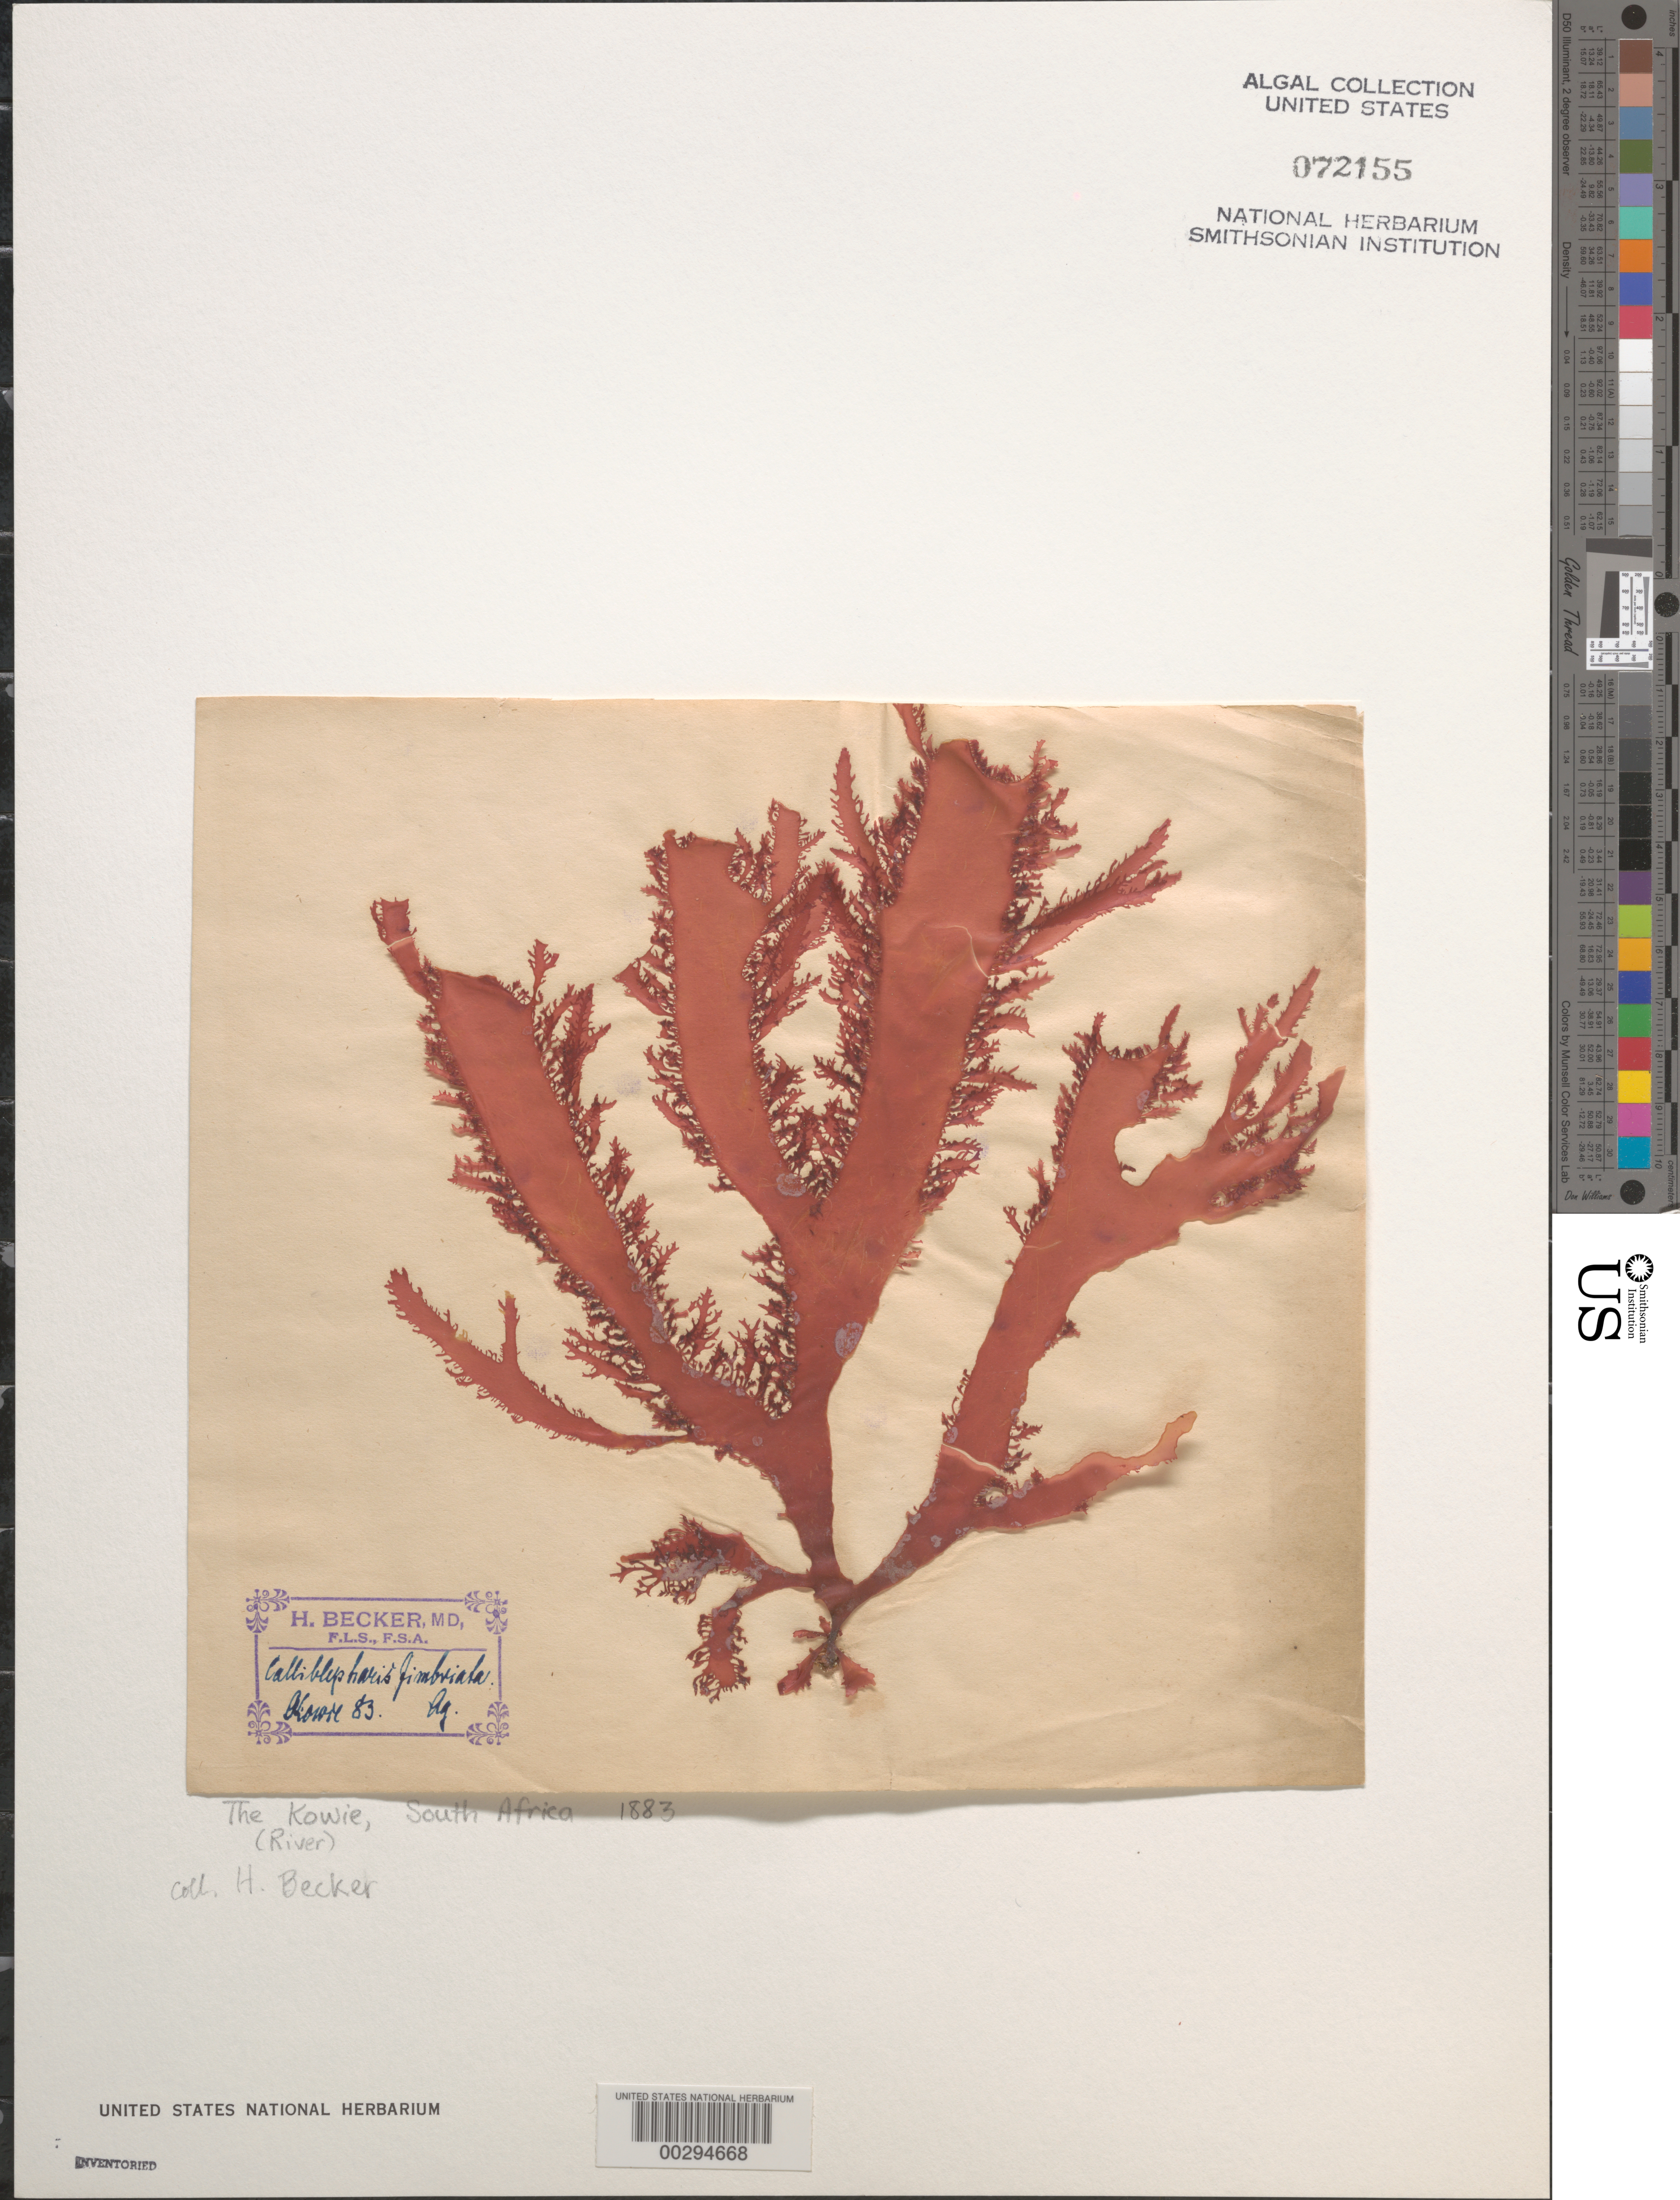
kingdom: Plantae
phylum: Rhodophyta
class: Florideophyceae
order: Gigartinales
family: Cystocloniaceae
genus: Calliblepharis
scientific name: Calliblepharis fimbriata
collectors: H. Becker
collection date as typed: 1883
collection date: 1883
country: South Africa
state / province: Eastern Cape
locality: The kowie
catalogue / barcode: US 72155